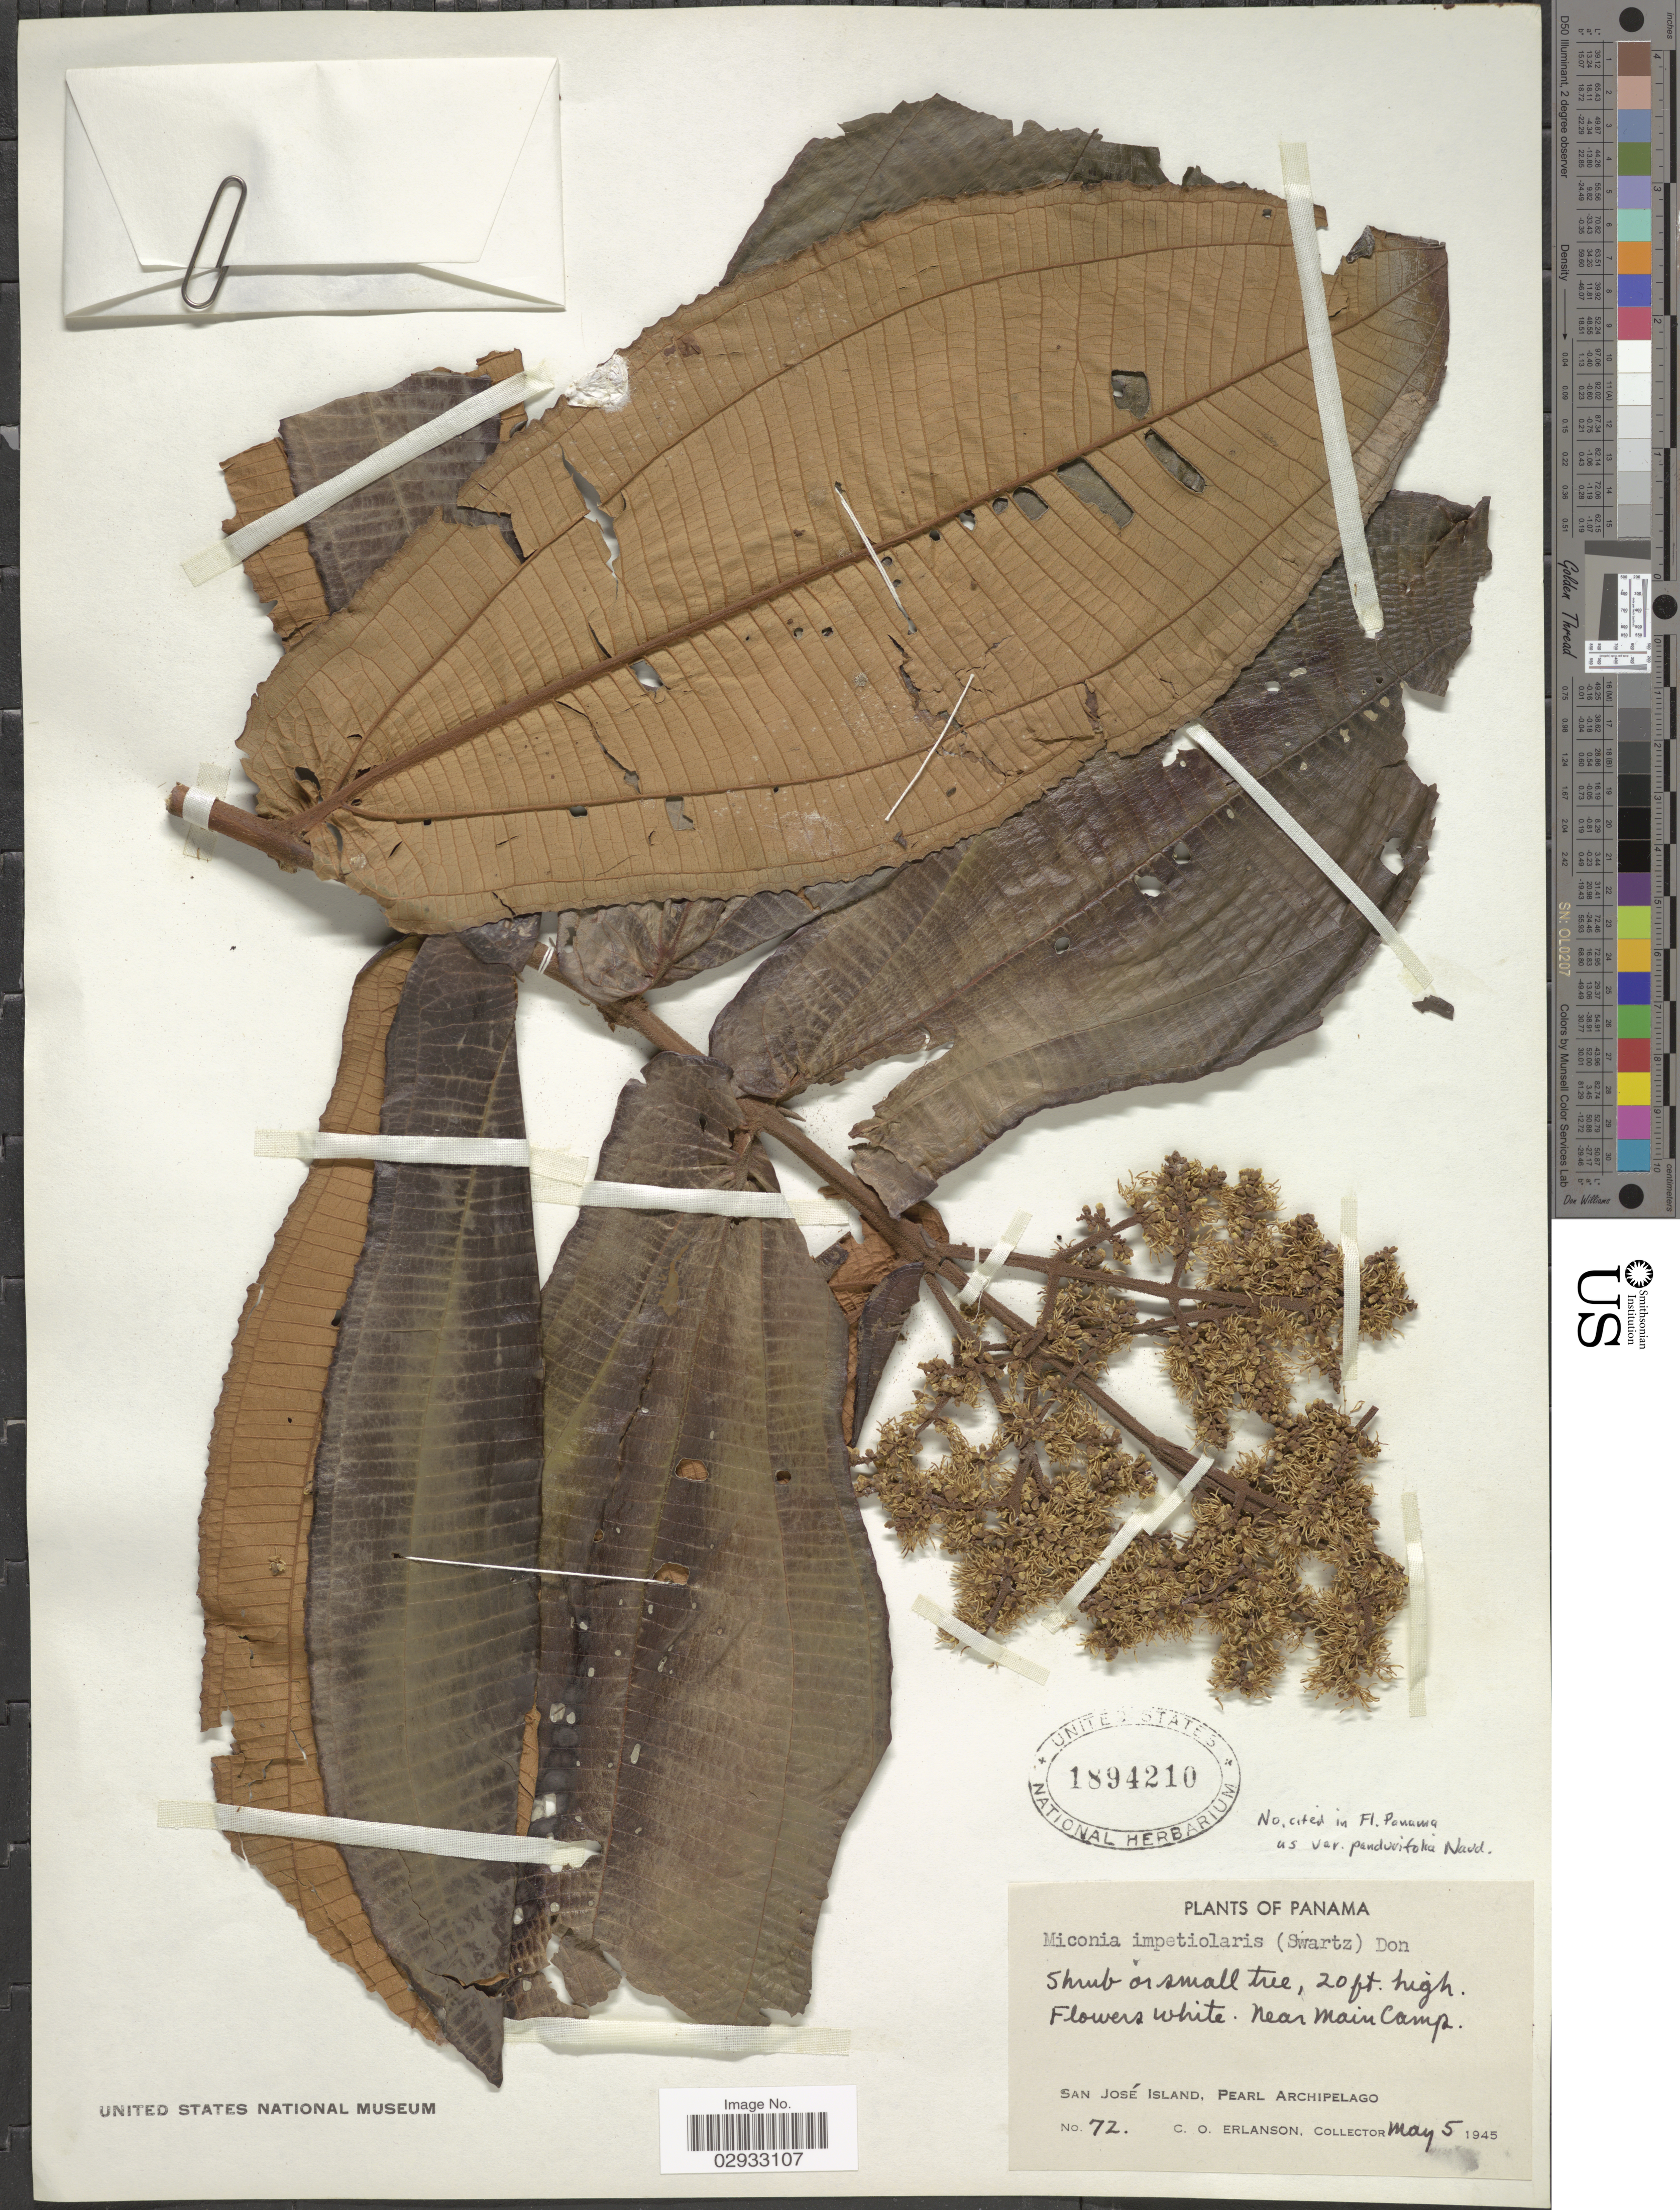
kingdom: Plantae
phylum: Tracheophyta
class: Magnoliopsida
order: Myrtales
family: Melastomataceae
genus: Miconia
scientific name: Miconia impetiolaris var. pandurifolia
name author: Naudin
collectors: C. O. Erlanson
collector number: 72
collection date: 1945-05-05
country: Panama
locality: Near Main Camp. San José Island. Pearl Archipelago.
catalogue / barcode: US 1894210